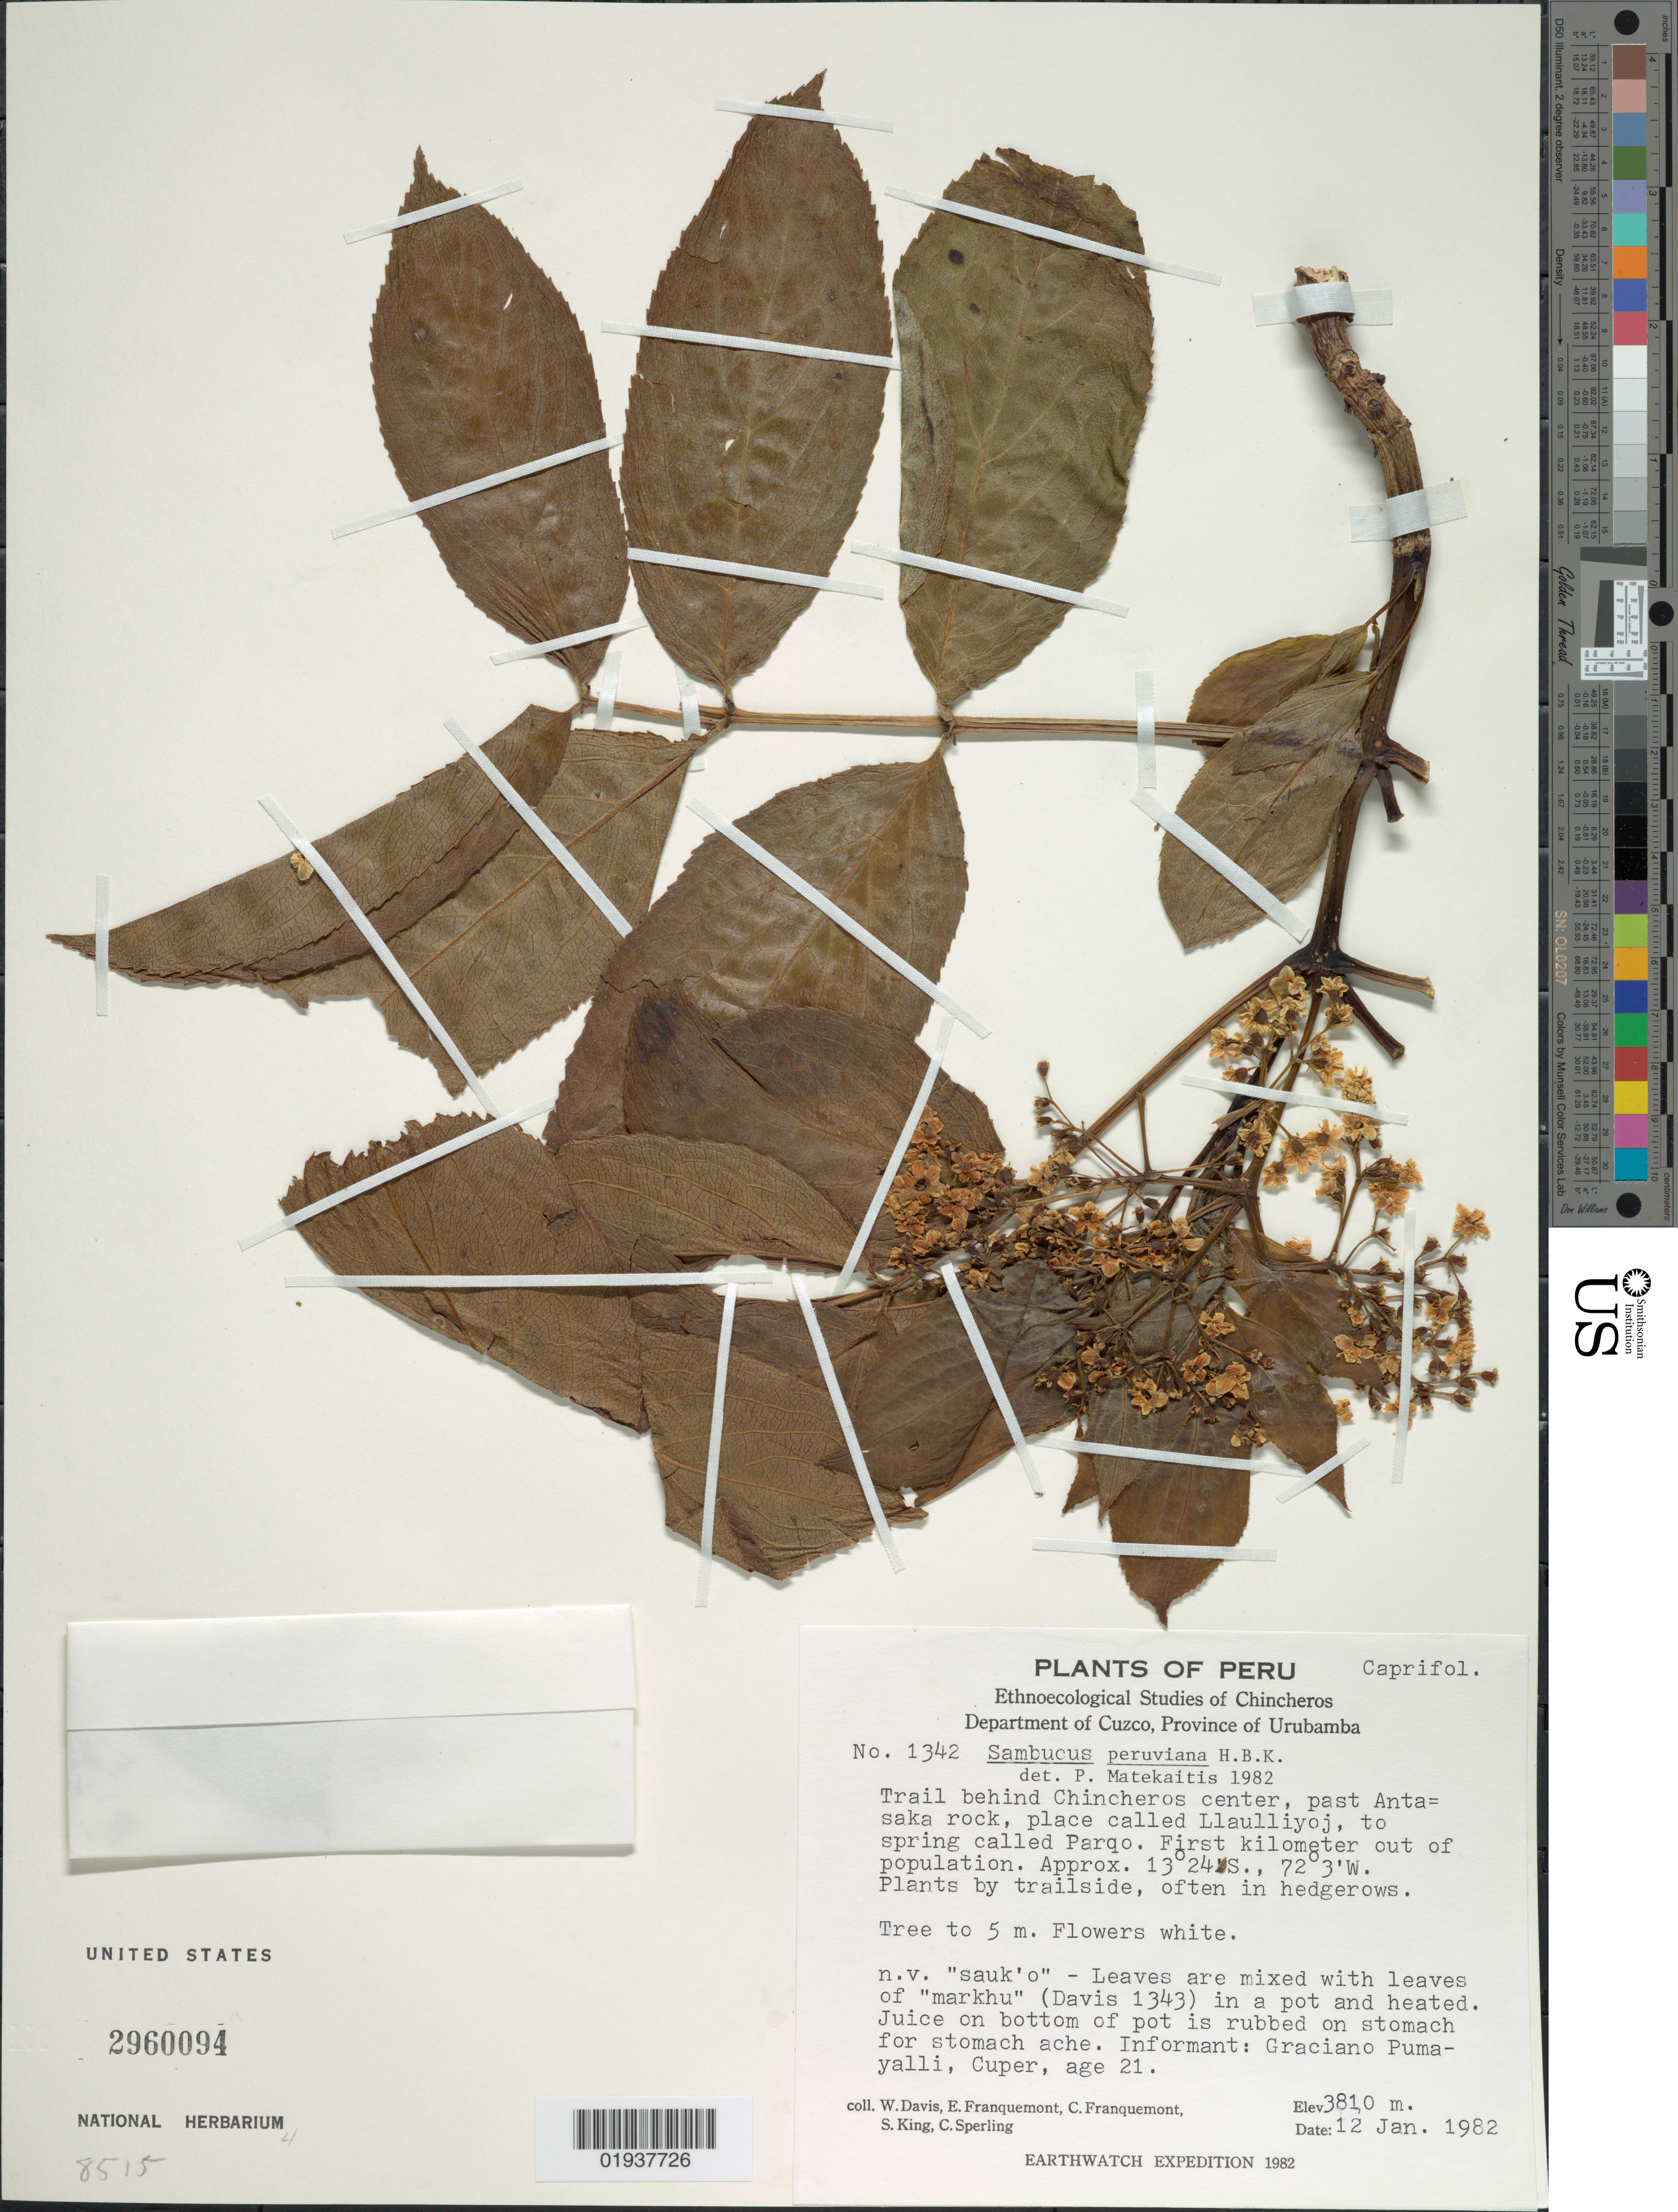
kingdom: Plantae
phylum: Tracheophyta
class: Magnoliopsida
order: Dipsacales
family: Viburnaceae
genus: Sambucus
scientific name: Sambucus peruviana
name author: Kunth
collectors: W. Davis, E. Franquemont, C. Franquement, S. King & C. Sperling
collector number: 1342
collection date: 1982-01-12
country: Peru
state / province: Cusco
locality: Department of Cuzco, Province of Urubamba. Trail behind Chincheros center, past Antasaka rock, place called Llaulliyoj, to spring called Parqo.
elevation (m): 3810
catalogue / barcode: US 2960094